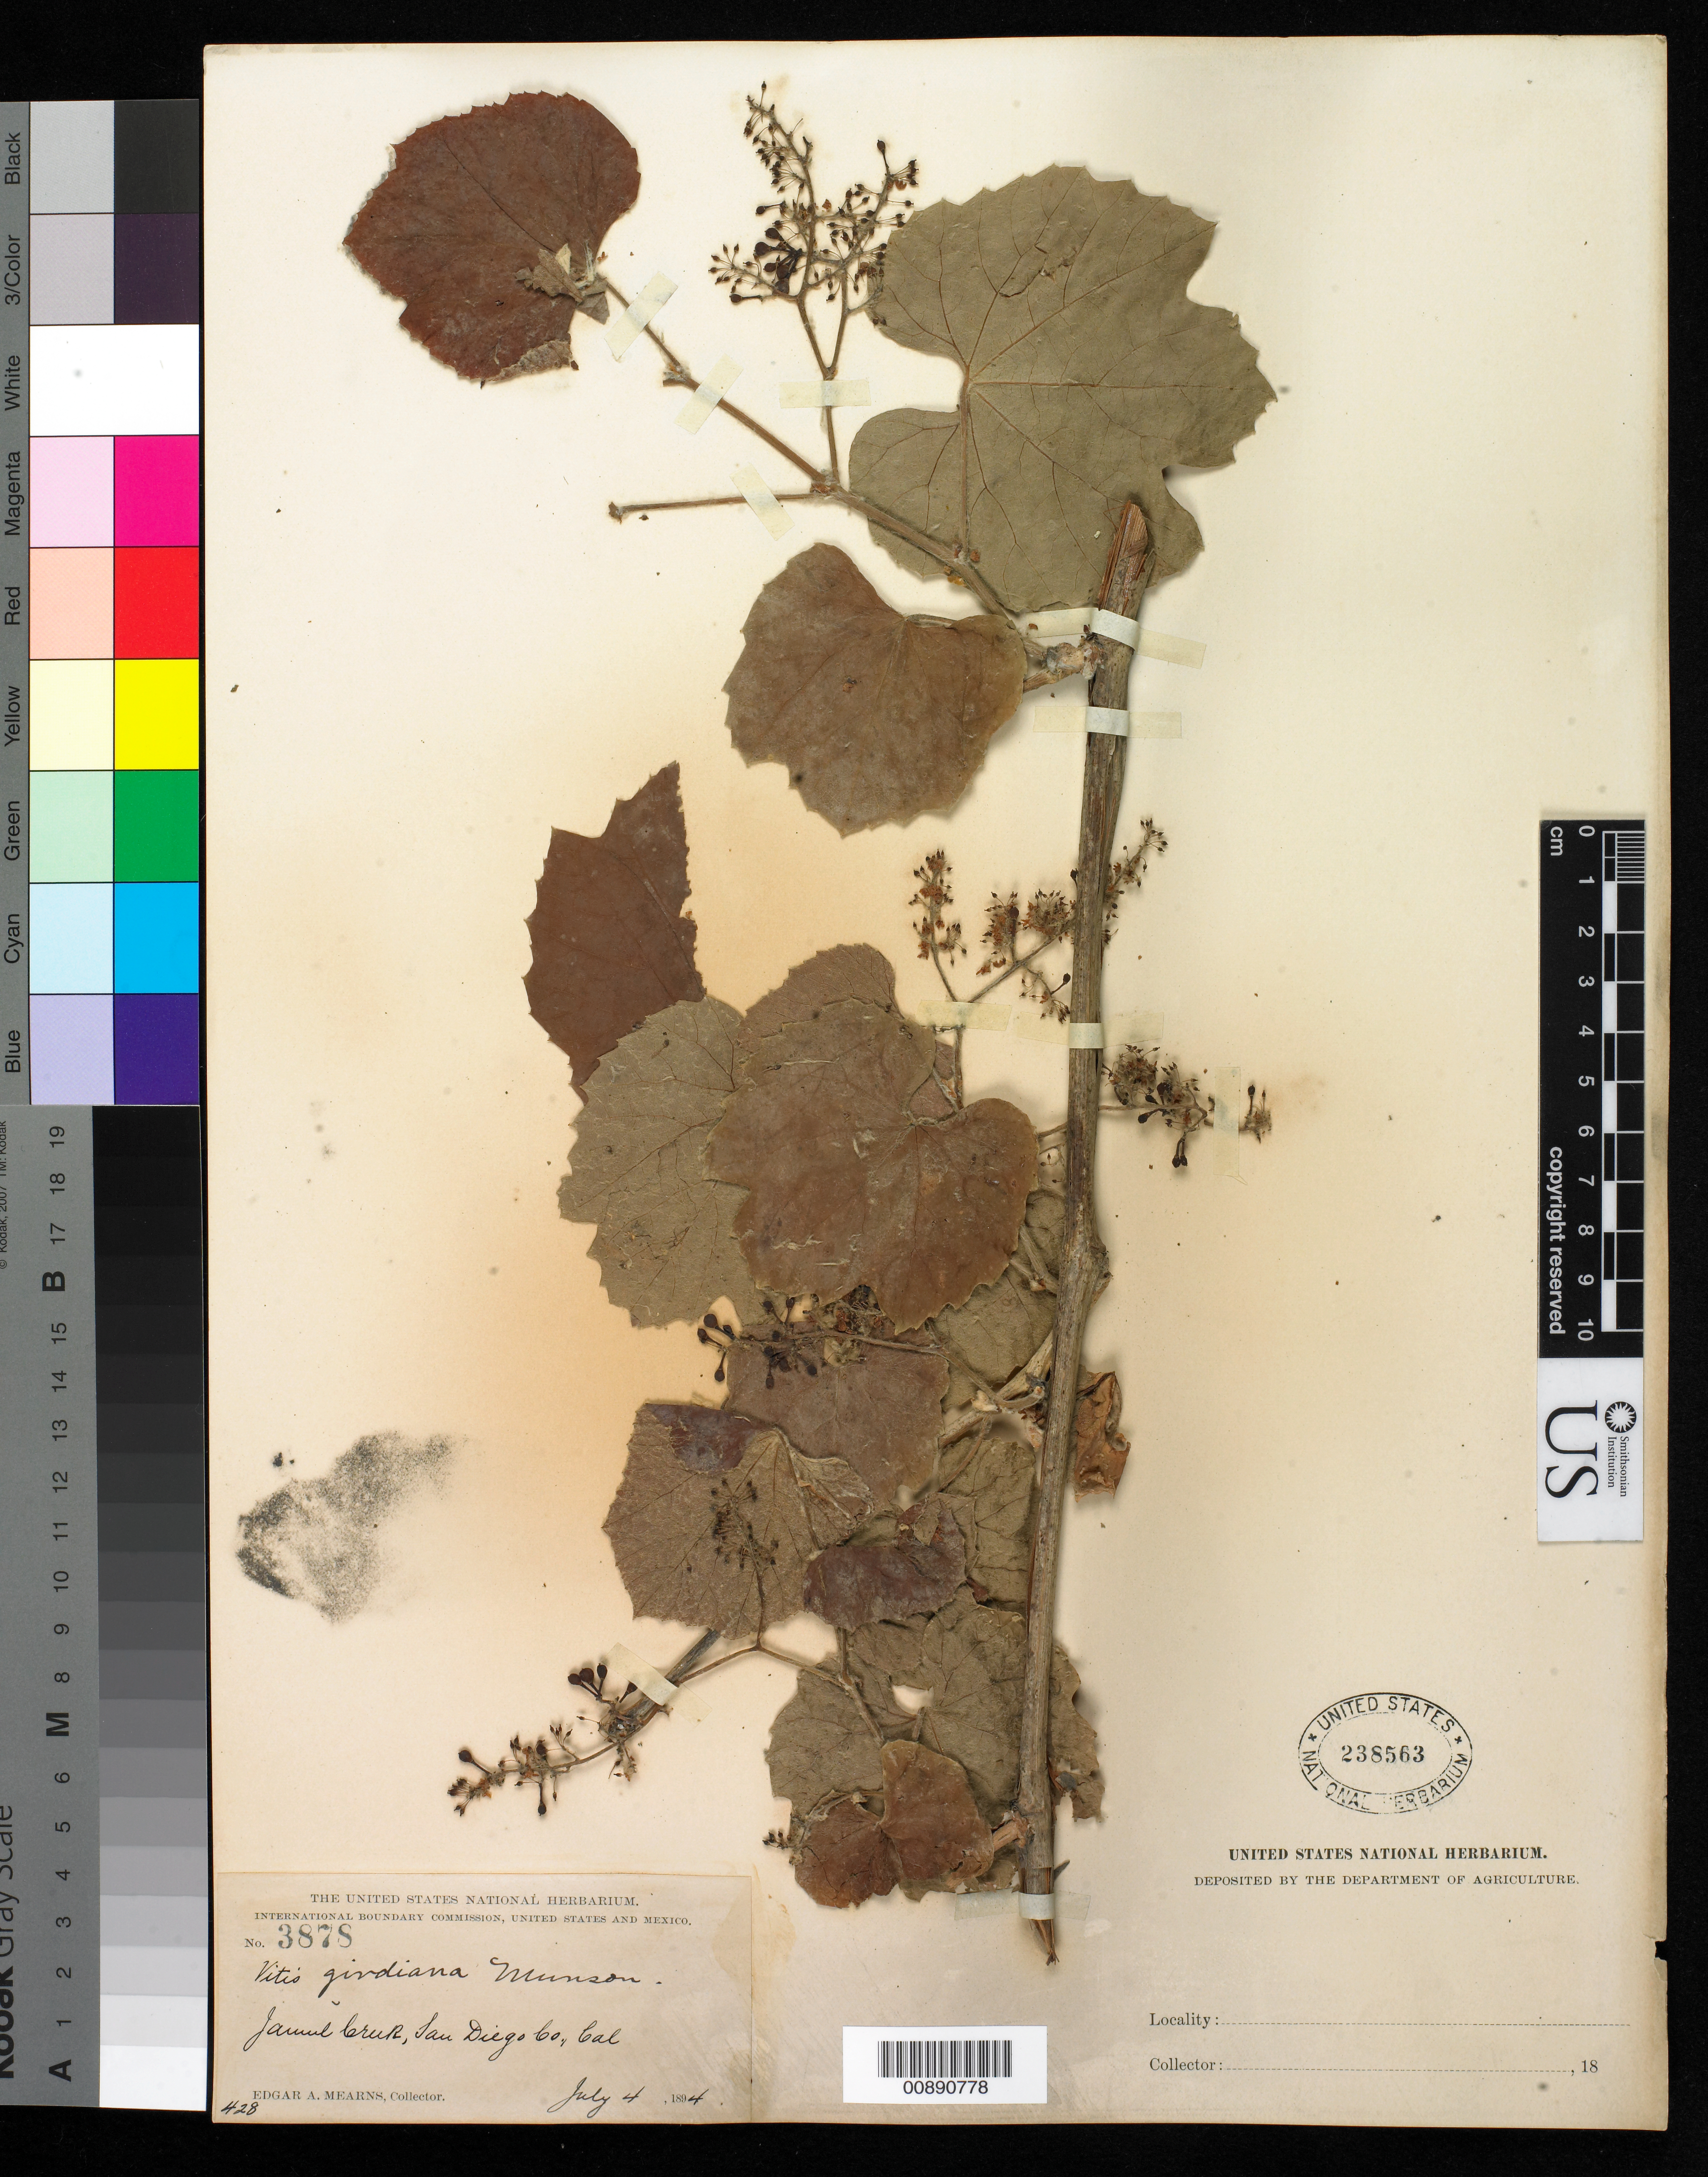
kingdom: Plantae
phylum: Tracheophyta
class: Magnoliopsida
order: Vitales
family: Vitaceae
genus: Vitis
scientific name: Vitis girdiana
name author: Munson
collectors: E. A. Mearns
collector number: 3878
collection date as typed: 04 Jul 1894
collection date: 1894-07-04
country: United States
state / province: California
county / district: San Diego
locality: Jamul Creek, San Diego County, California.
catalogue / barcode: US 238563